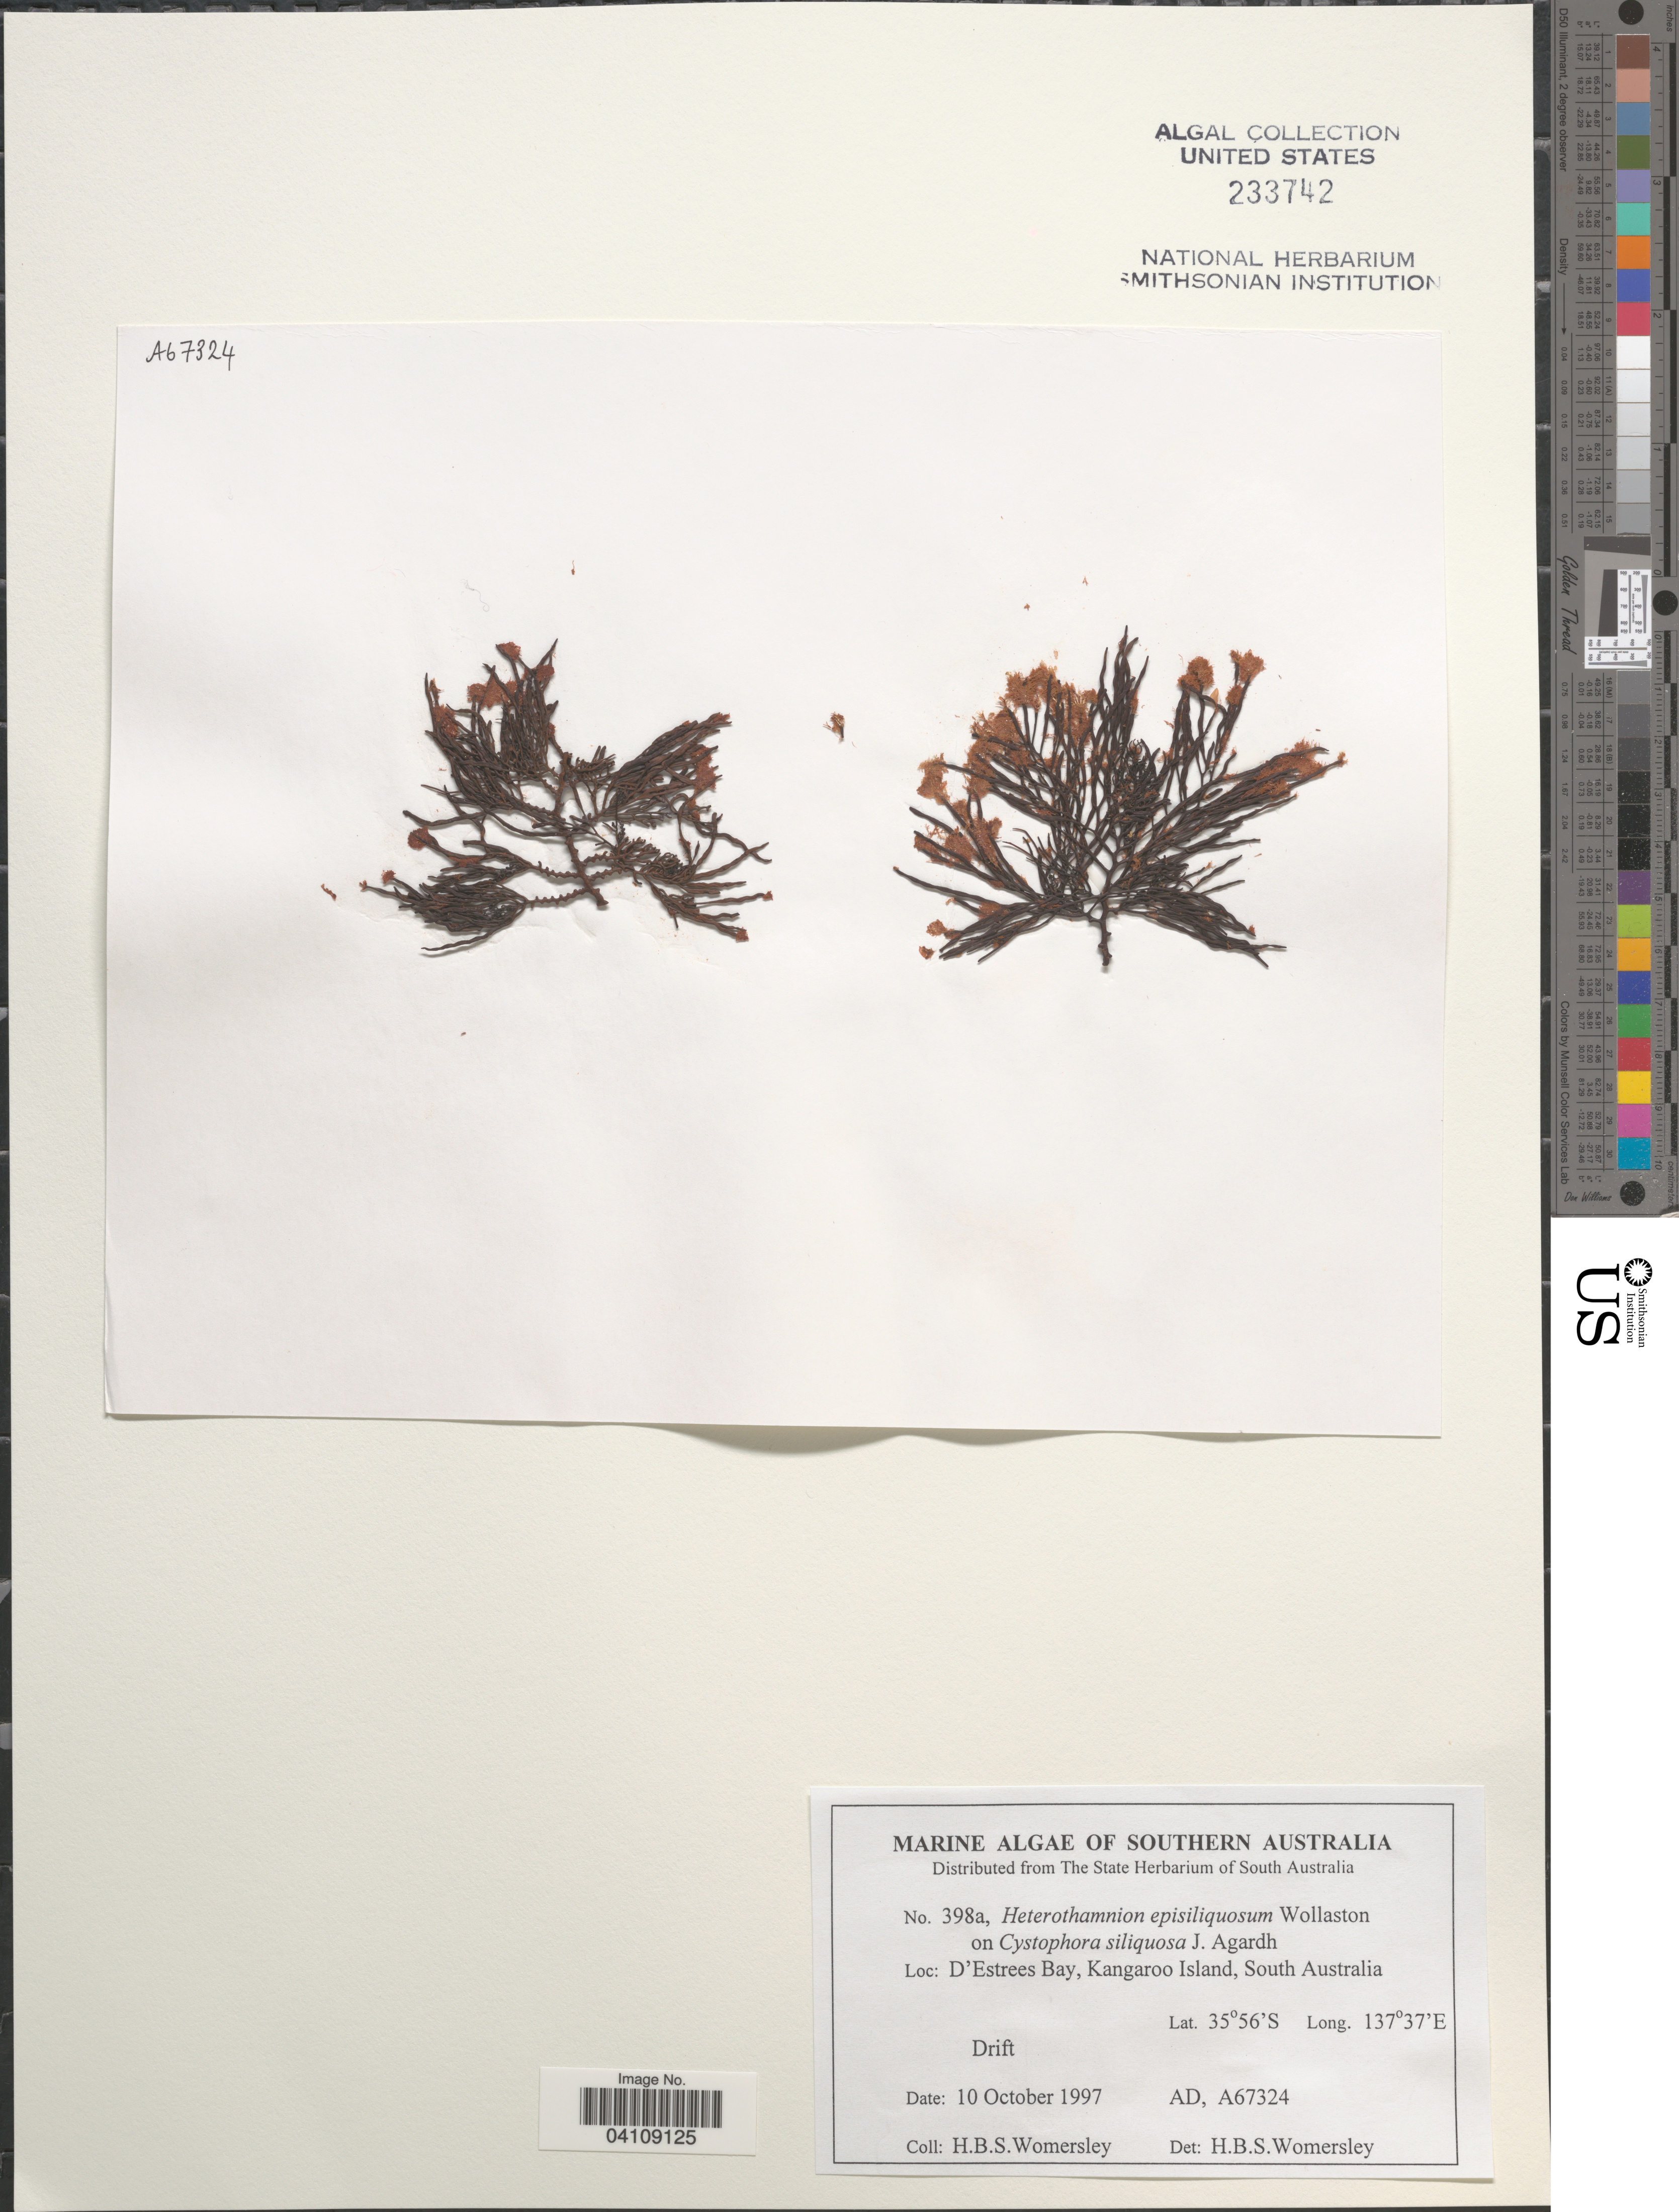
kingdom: Plantae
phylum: Rhodophyta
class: Florideophyceae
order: Ceramiales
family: Ceramiaceae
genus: Heterothamnion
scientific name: Heterothamnion episiliquosum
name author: Wollaston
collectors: H. B. S. Womersley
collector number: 398a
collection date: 1997-10-10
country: Australia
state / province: South Australia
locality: Southern Australia. D'Estrees Bay, Kangaroo Island.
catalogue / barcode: US 233742